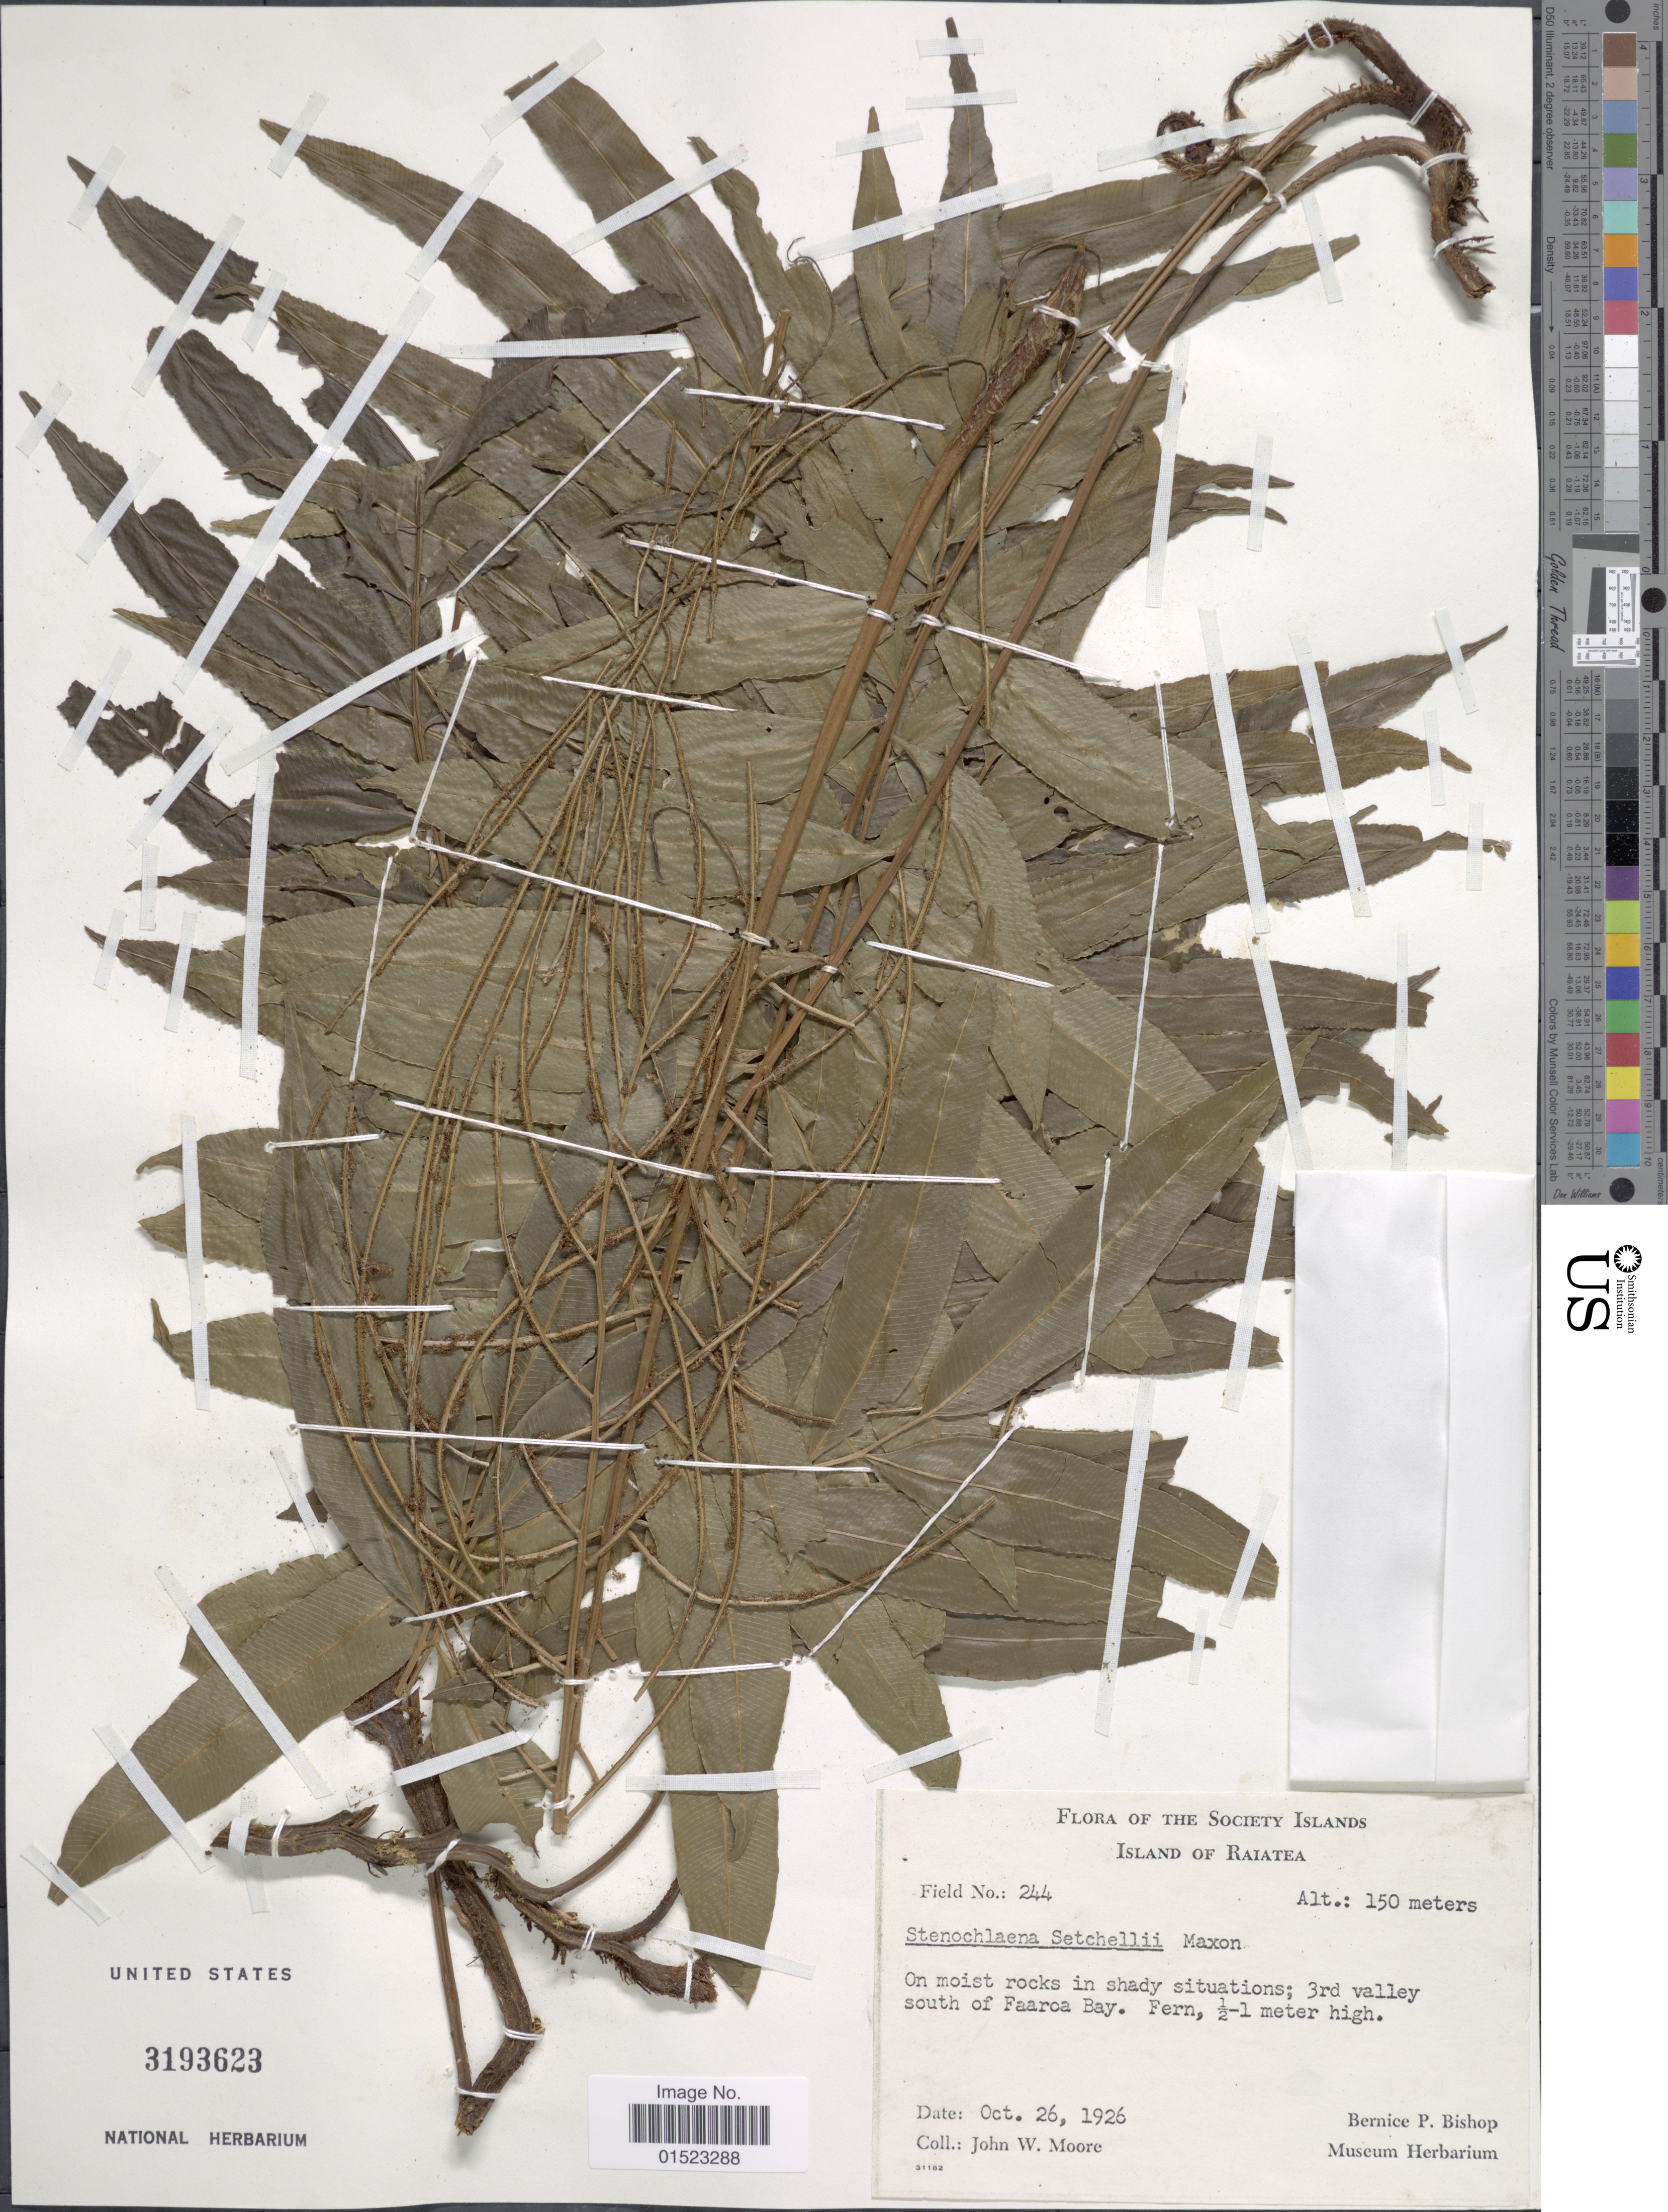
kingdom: Plantae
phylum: Tracheophyta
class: Polypodiopsida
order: Polypodiales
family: Lomariopsidaceae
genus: Lomariopsis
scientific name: Lomariopsis brackenridgei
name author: Carrière in Seem.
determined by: Florence, J.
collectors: J. Moore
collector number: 244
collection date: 1926-10-26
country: French Polynesia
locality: The Society Islands, 3rd Valley South of Faaroa Bay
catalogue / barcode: US 3193623